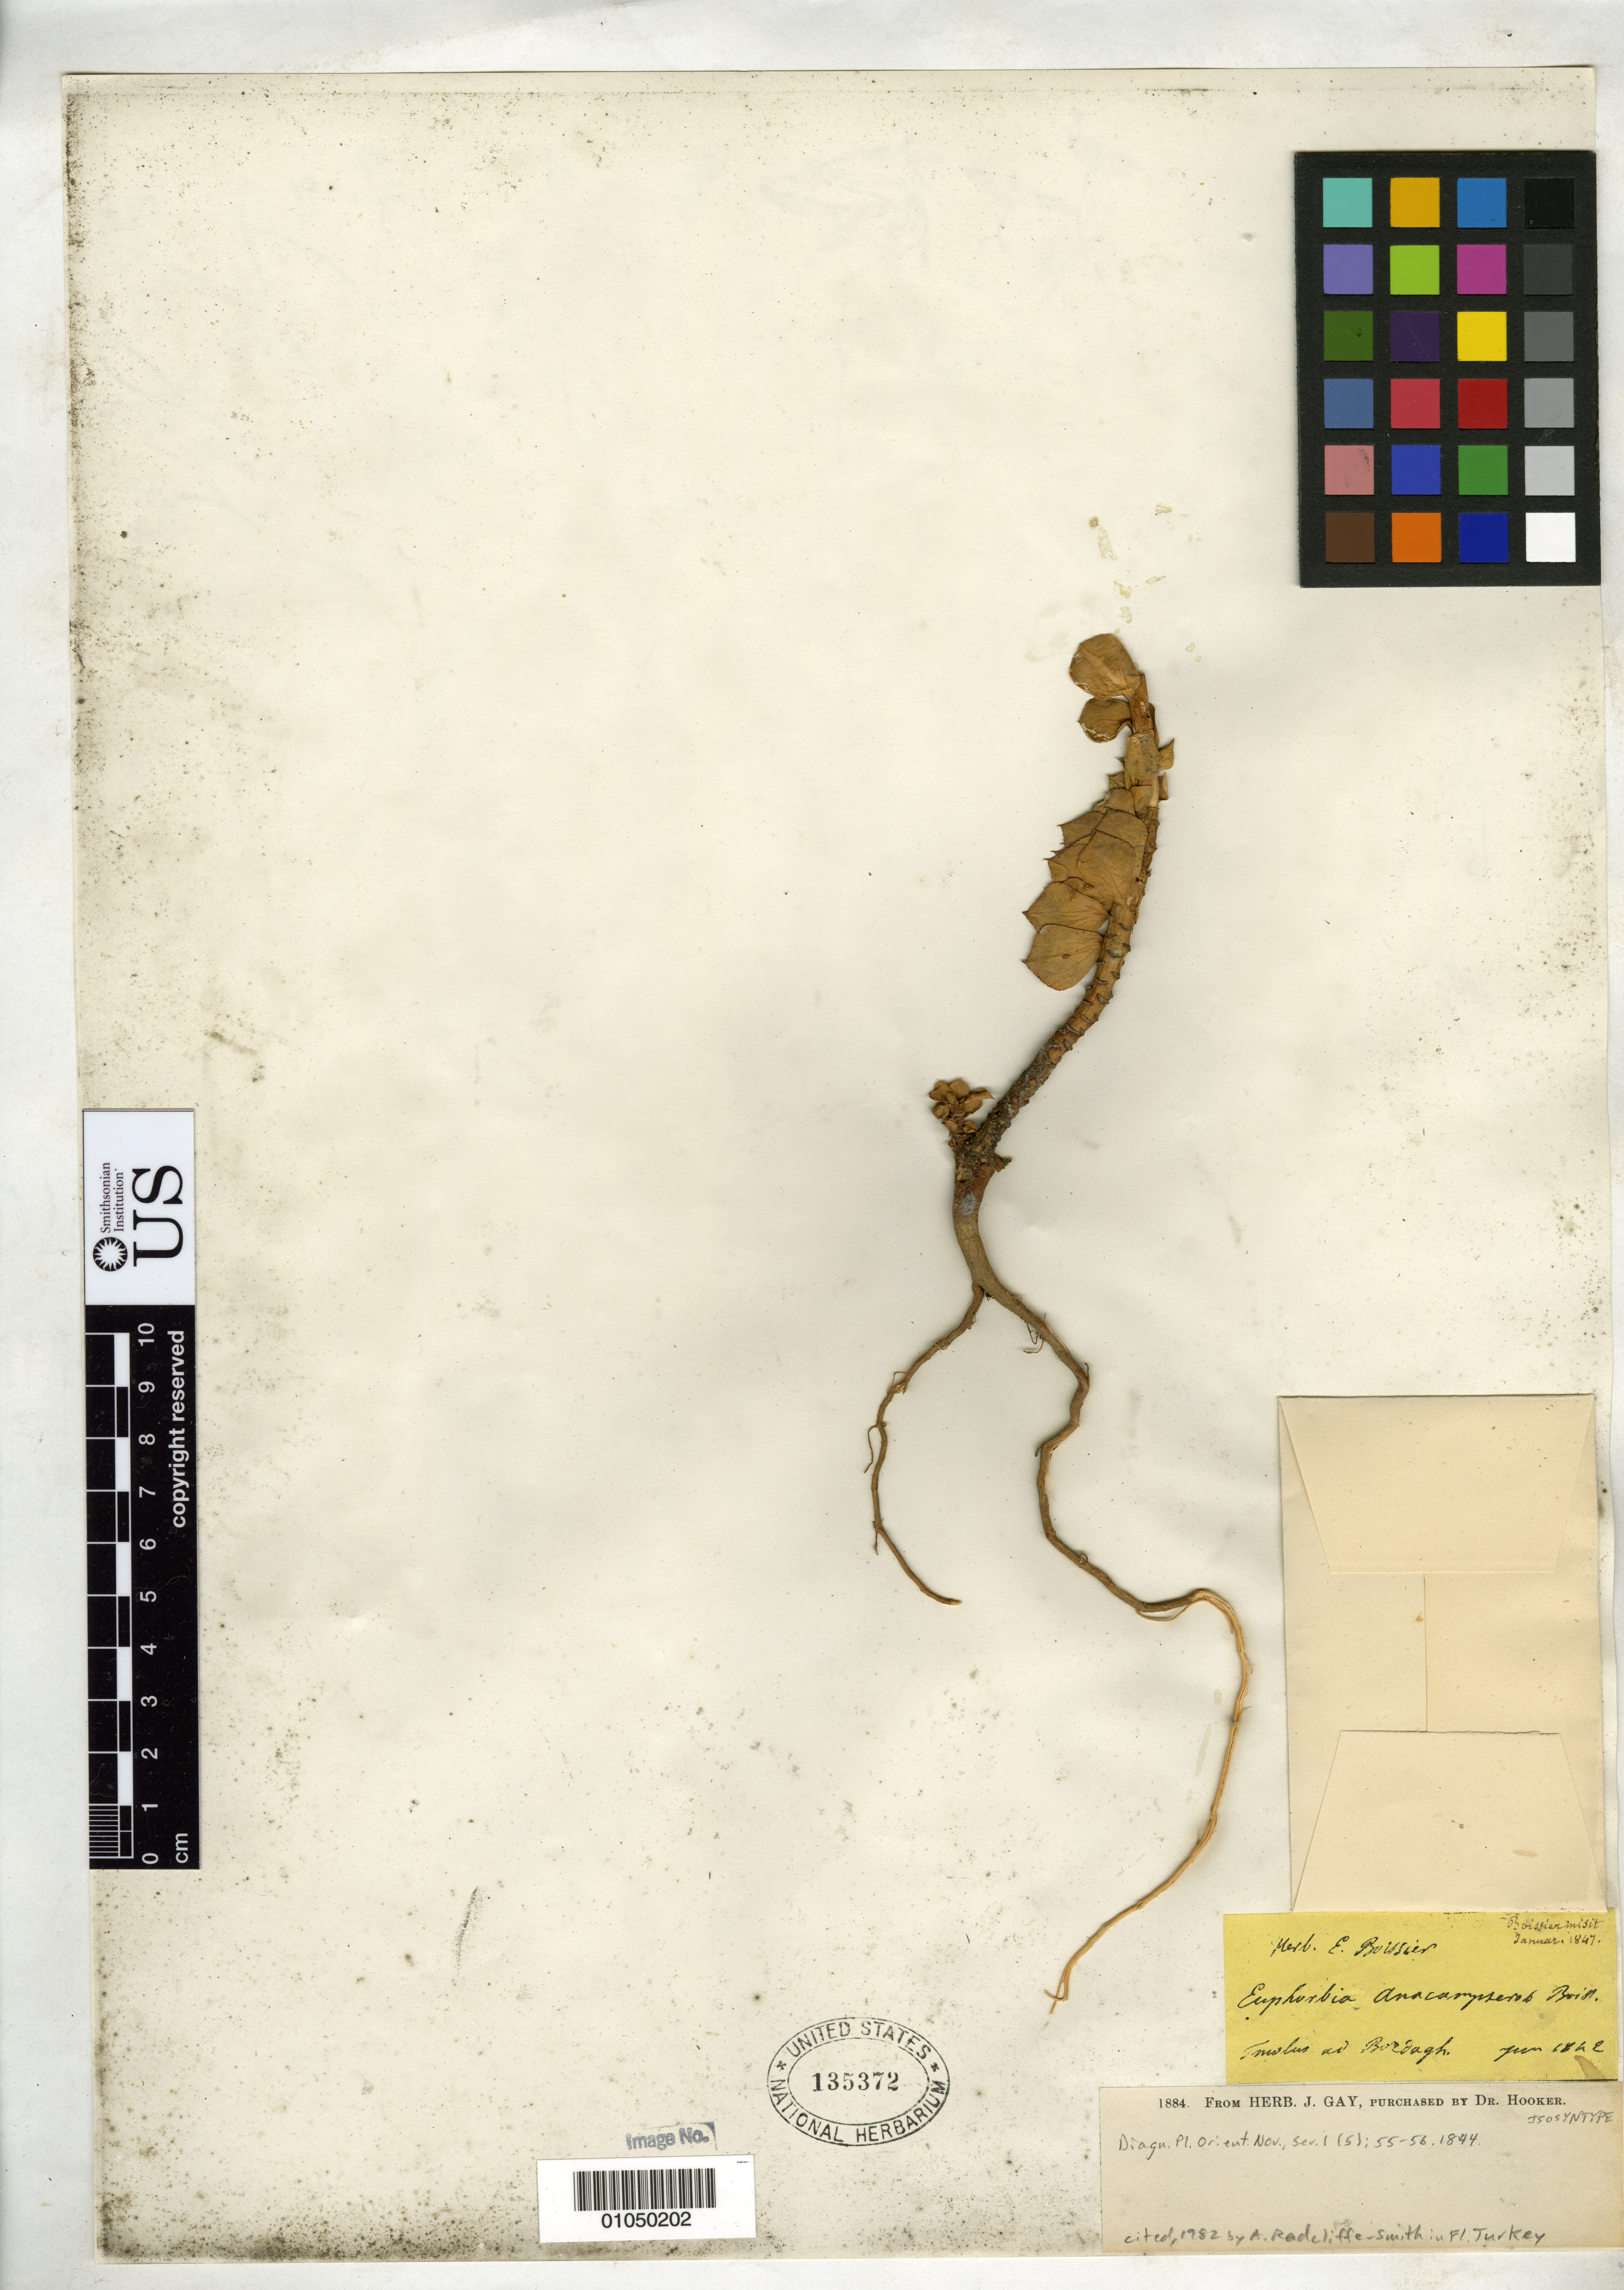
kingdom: Plantae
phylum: Tracheophyta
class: Magnoliopsida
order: Malpighiales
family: Euphorbiaceae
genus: Euphorbia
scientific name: Euphorbia anacampseros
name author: Boiss.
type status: Isosyntype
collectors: P. Boissier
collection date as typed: Jun 1842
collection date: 1842-06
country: Turkey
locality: Tmolus ad Bozdagh.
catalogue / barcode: US 135372